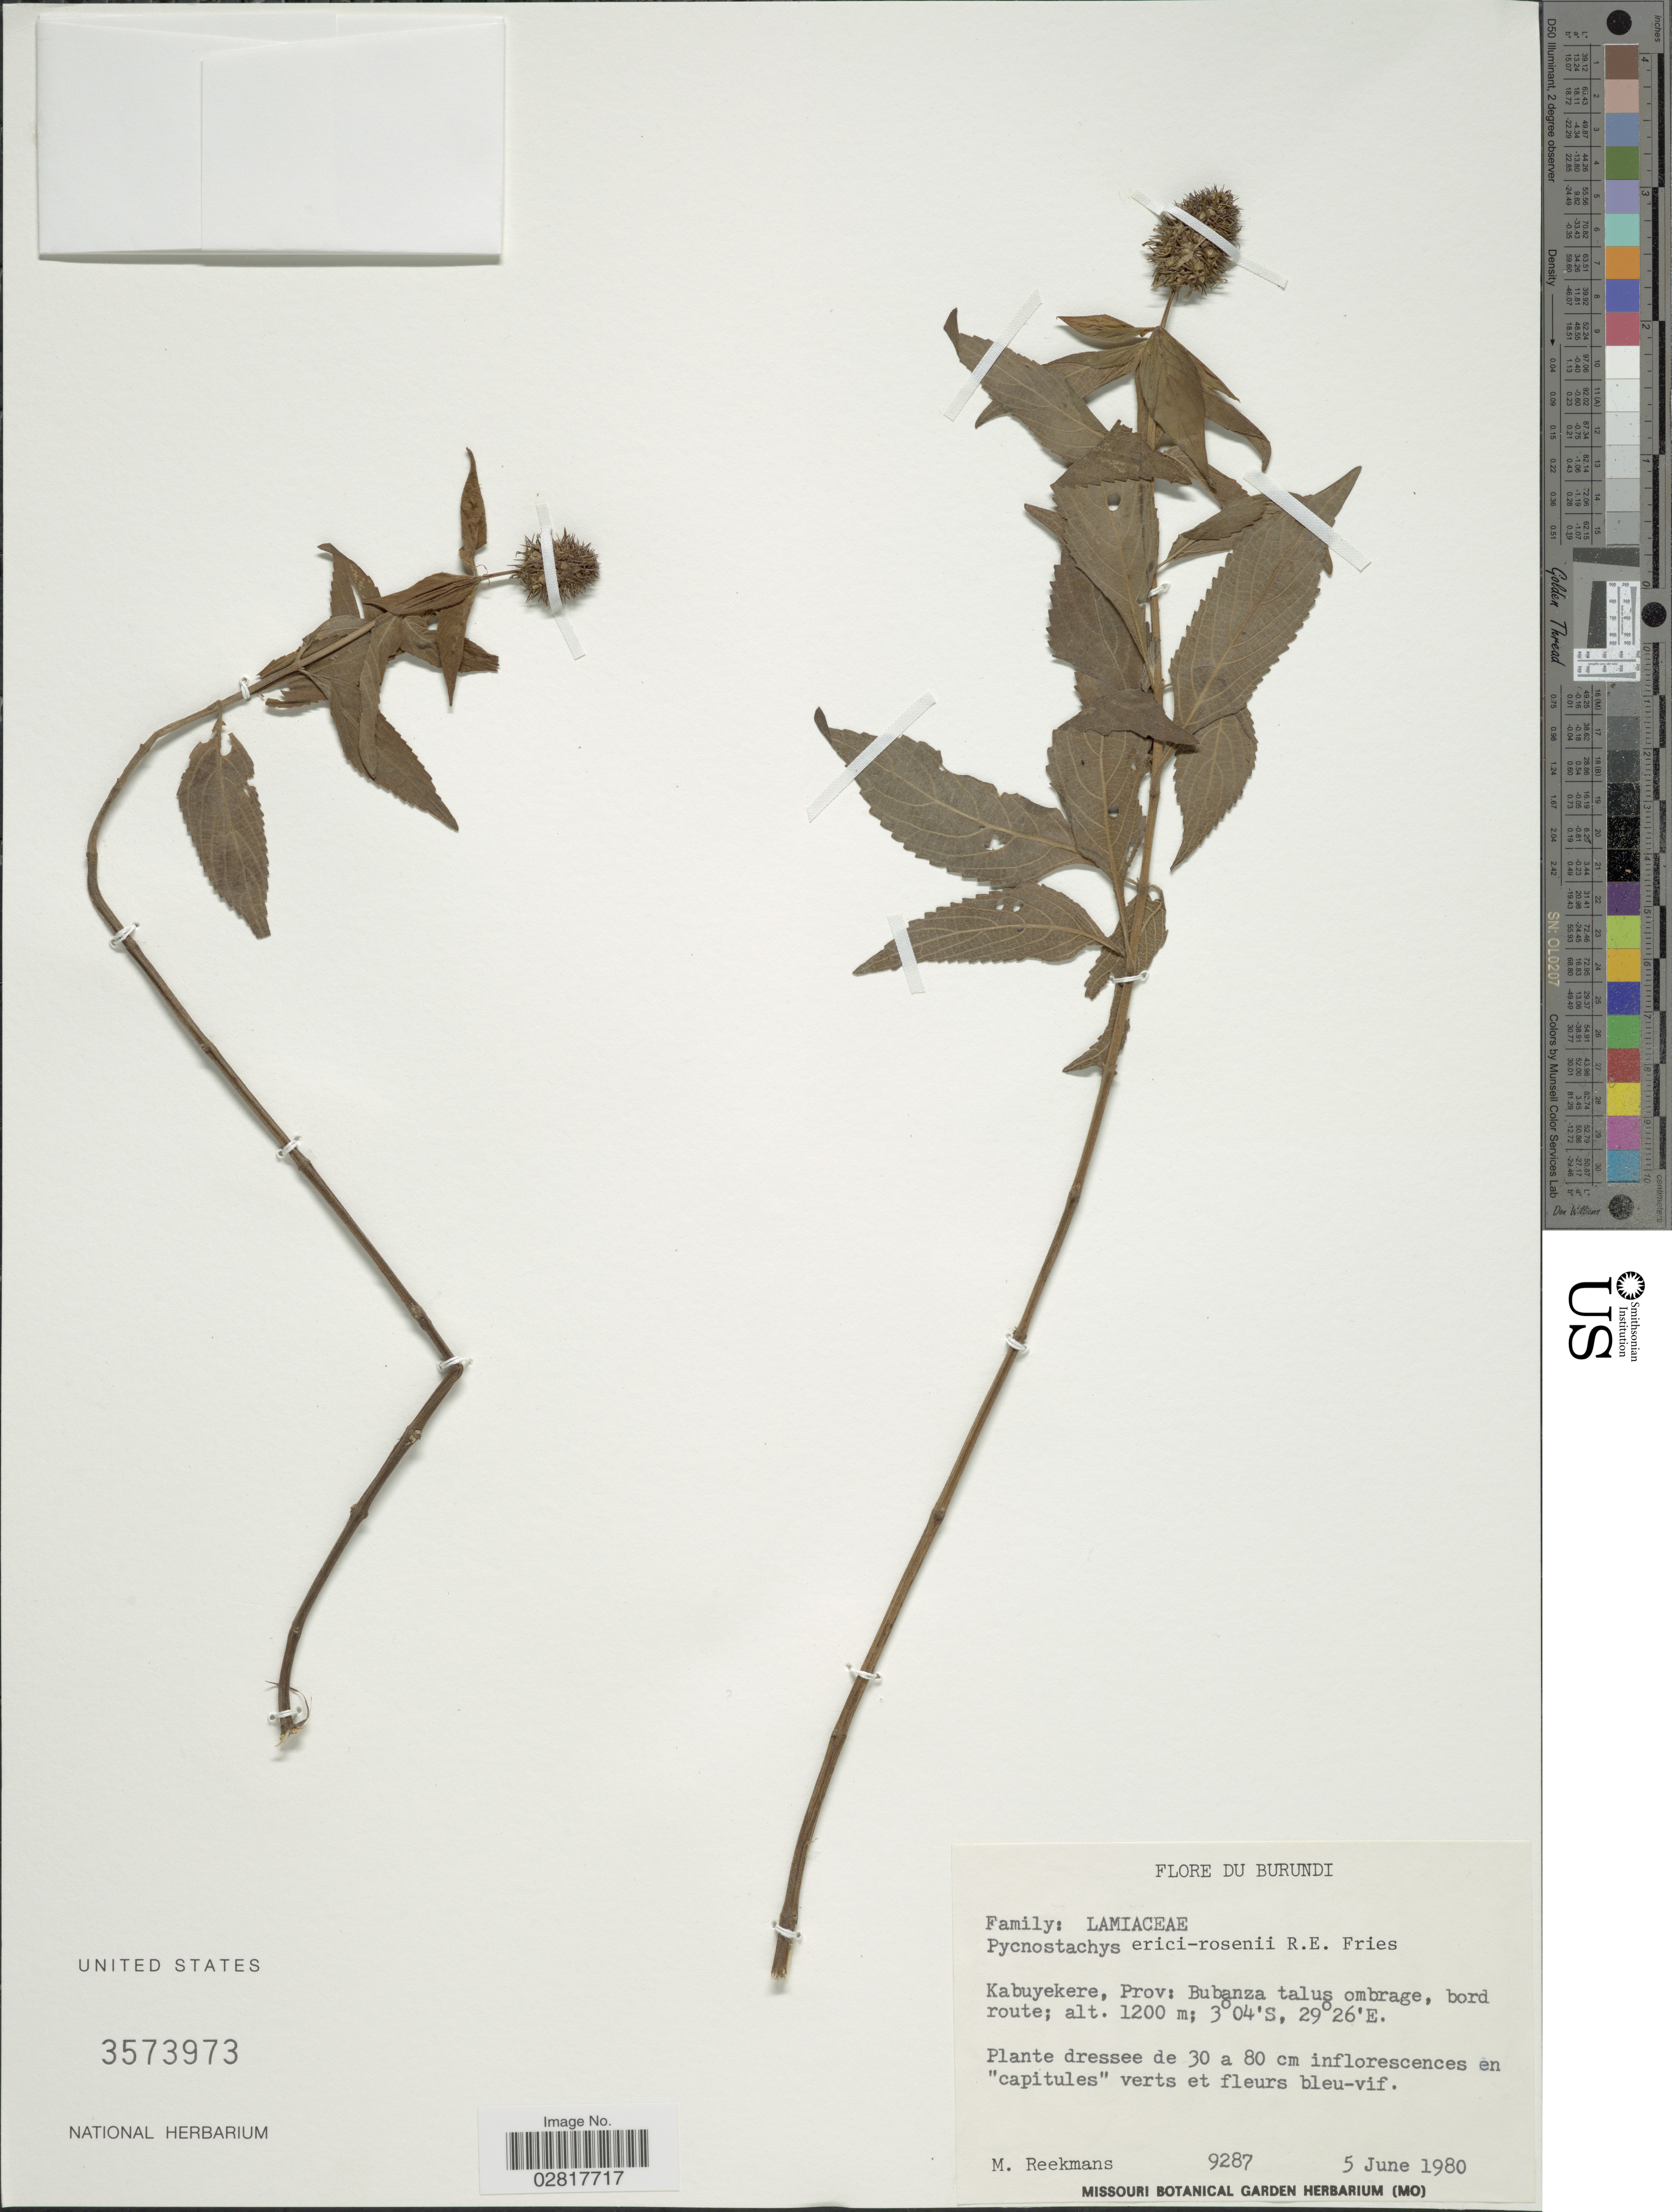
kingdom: Plantae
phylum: Tracheophyta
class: Magnoliopsida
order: Lamiales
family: Lamiaceae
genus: Pycnostachys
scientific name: Pycnostachys erici-rosenii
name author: R.E. Fr.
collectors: M. Reekmans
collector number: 9287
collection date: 1980-06-05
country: Burundi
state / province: Bubanza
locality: Kabuyekere, Prov: Bubanza talus ombrage, bord route.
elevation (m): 1200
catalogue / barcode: US 3573973